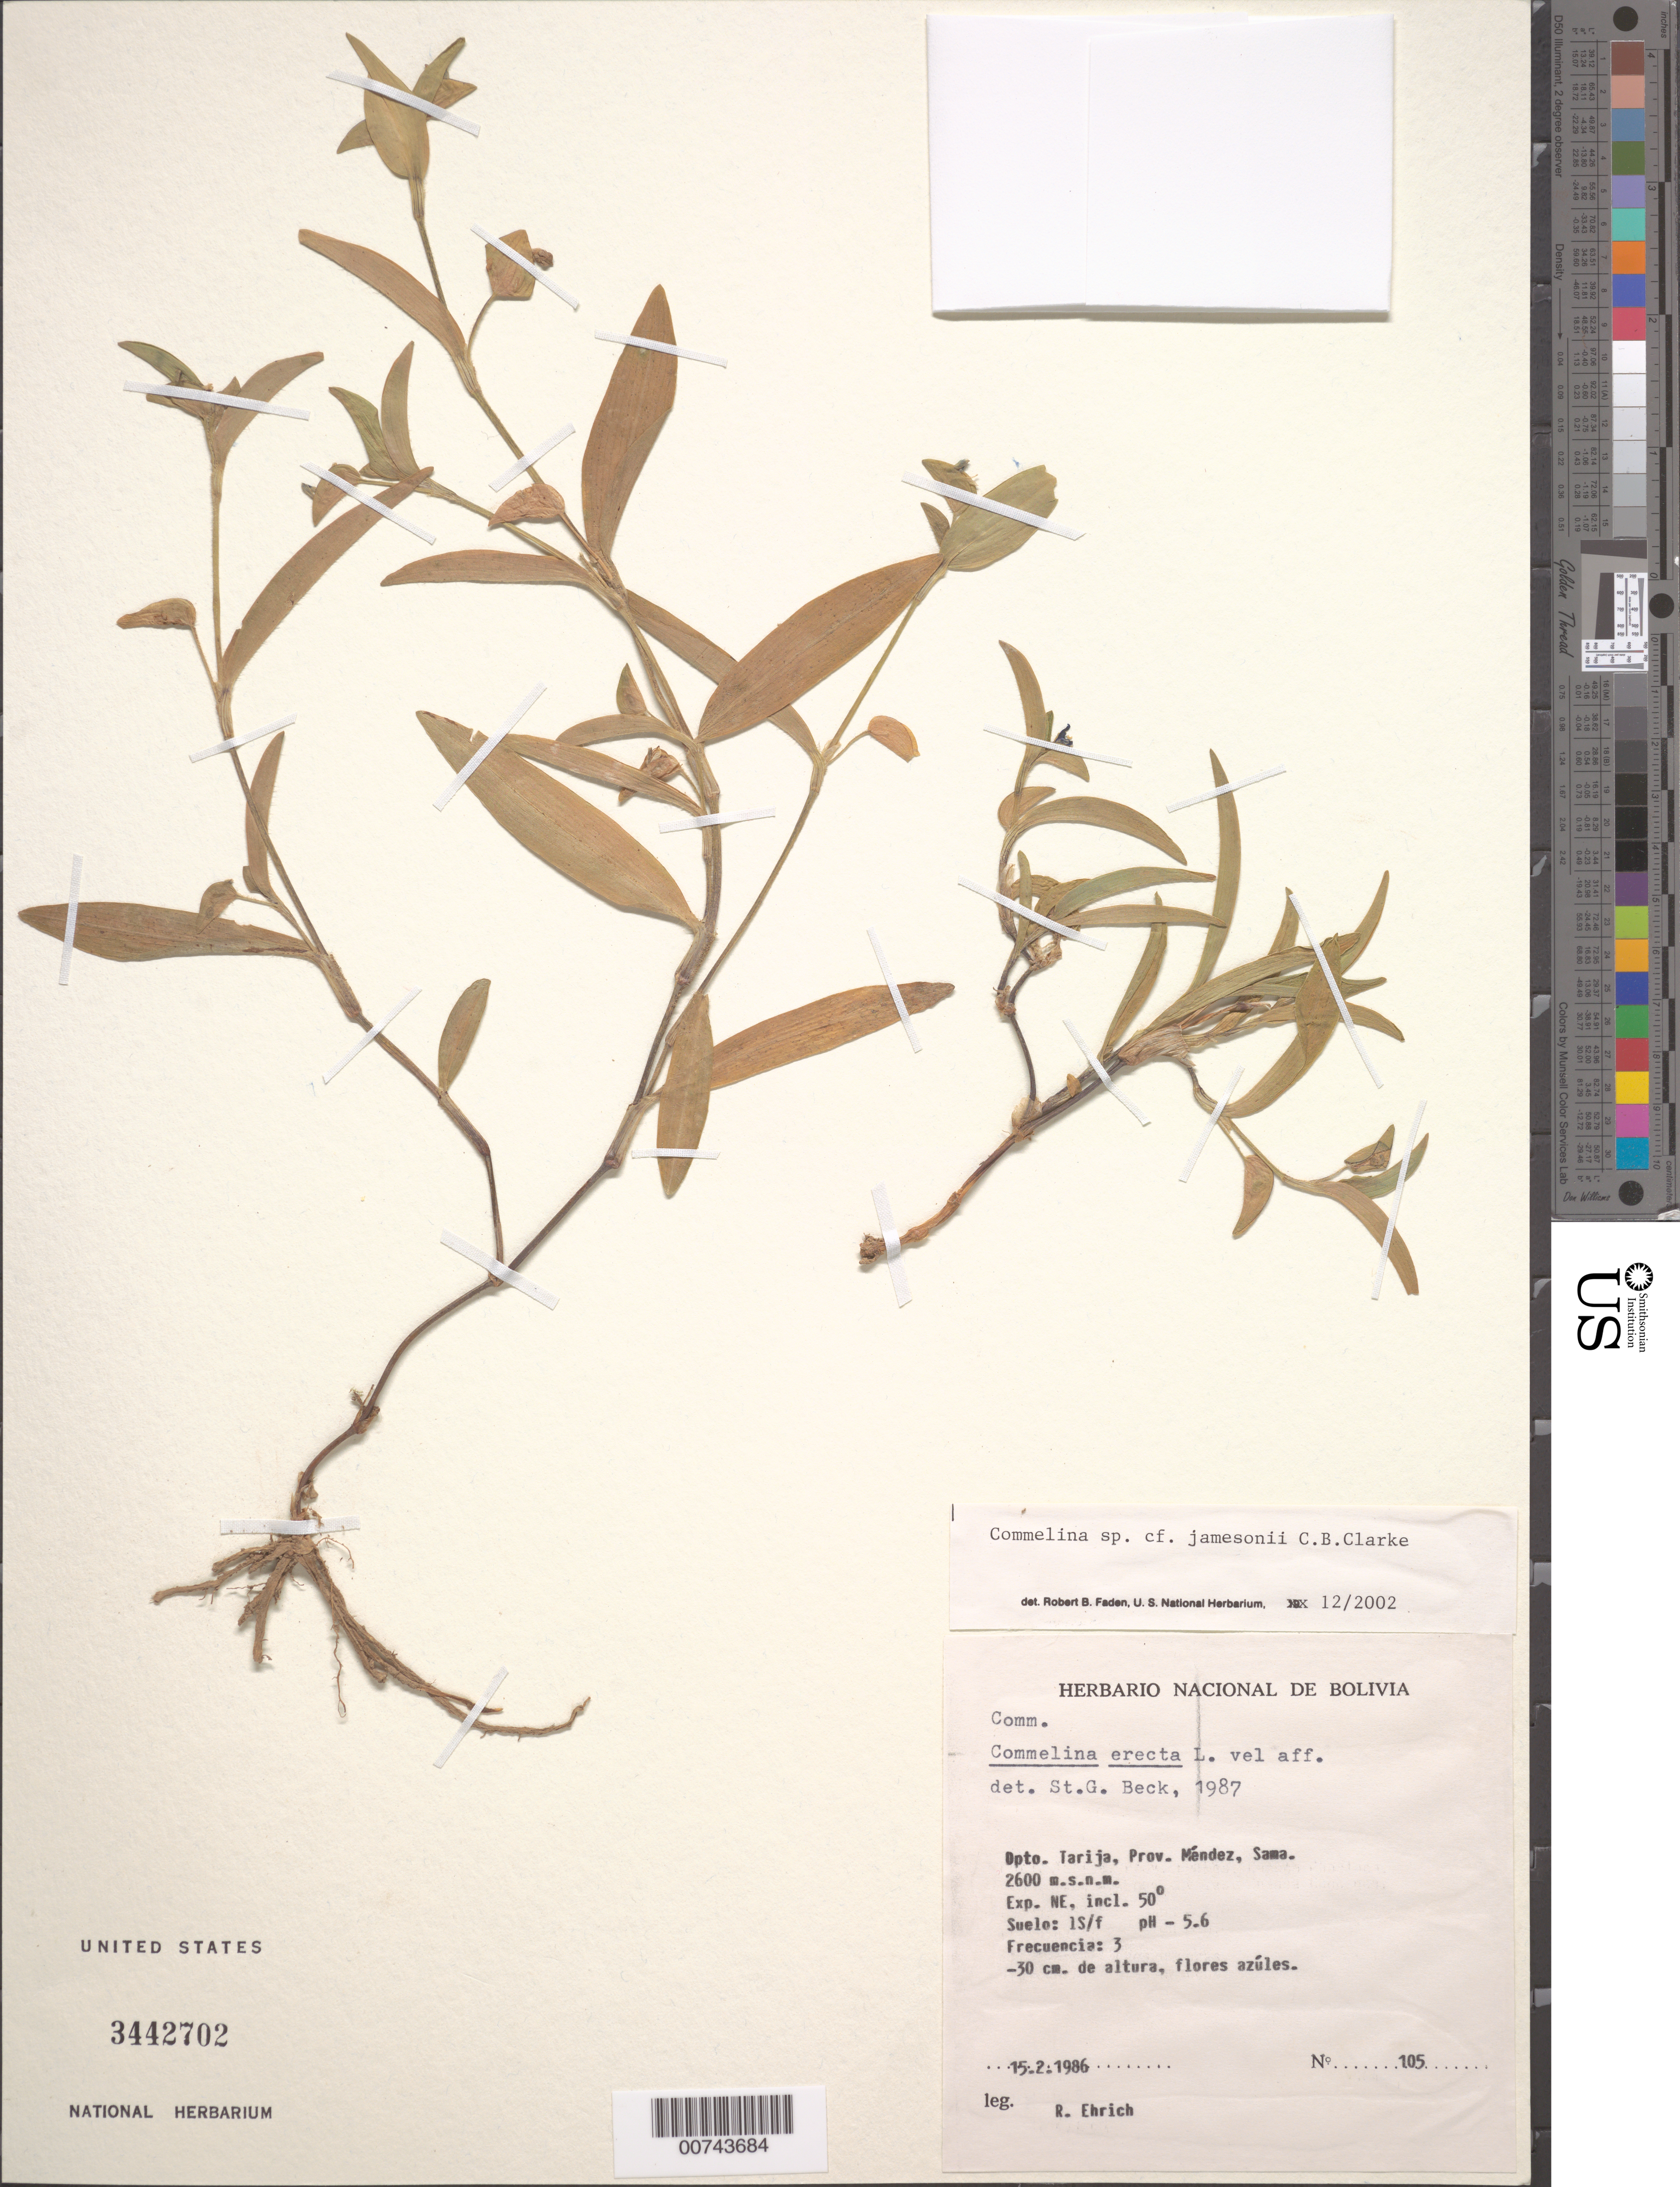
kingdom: Plantae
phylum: Tracheophyta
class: Liliopsida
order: Commelinales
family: Commelinaceae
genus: Commelina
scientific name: Commelina jamesonii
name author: C.B. Clarke in A. DC.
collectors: R. Ehrich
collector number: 105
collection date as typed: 15 Feb 1986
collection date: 1986-02-15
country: Bolivia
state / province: Tarija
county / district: Méndez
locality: Sama.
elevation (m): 2600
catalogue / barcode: US 3442702